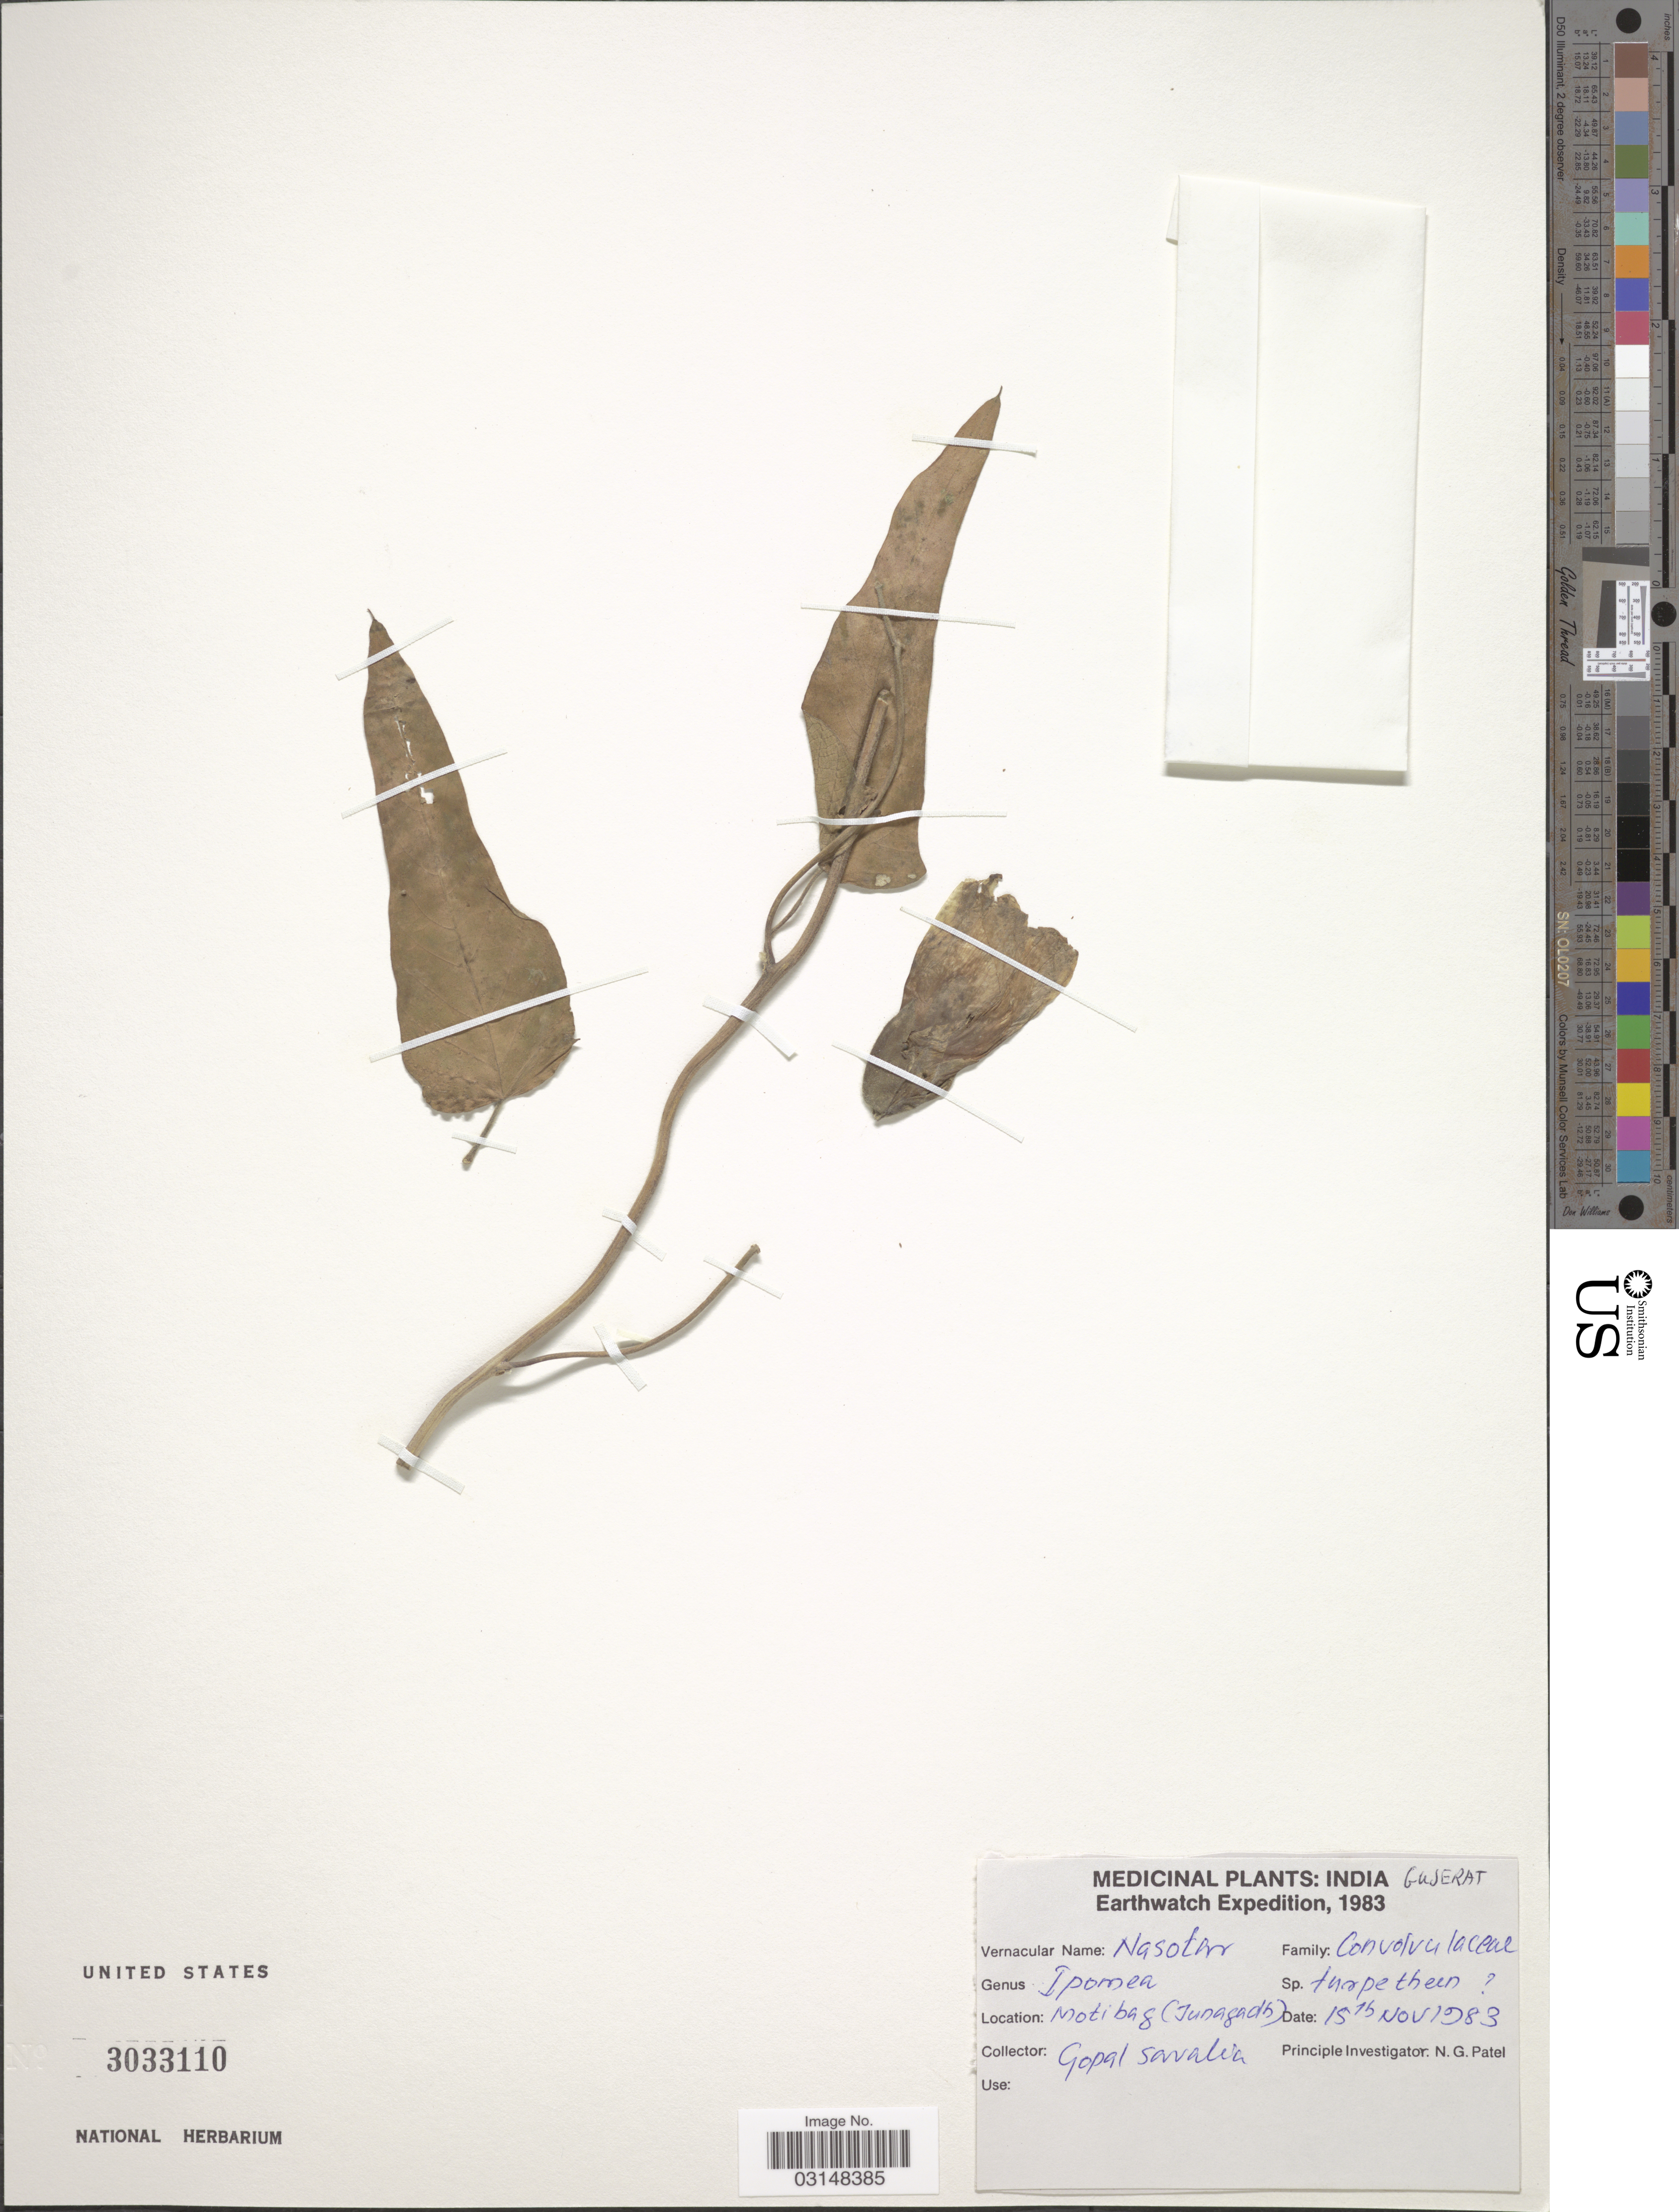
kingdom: Plantae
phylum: Tracheophyta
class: Magnoliopsida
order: Solanales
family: Convolvulaceae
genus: Operculina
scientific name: Operculina turpethum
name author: (L.) Silva Manso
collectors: G. Savalia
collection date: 1983-11-15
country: India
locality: Gujerat, Motibag (Junagadh).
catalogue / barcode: US 3033110